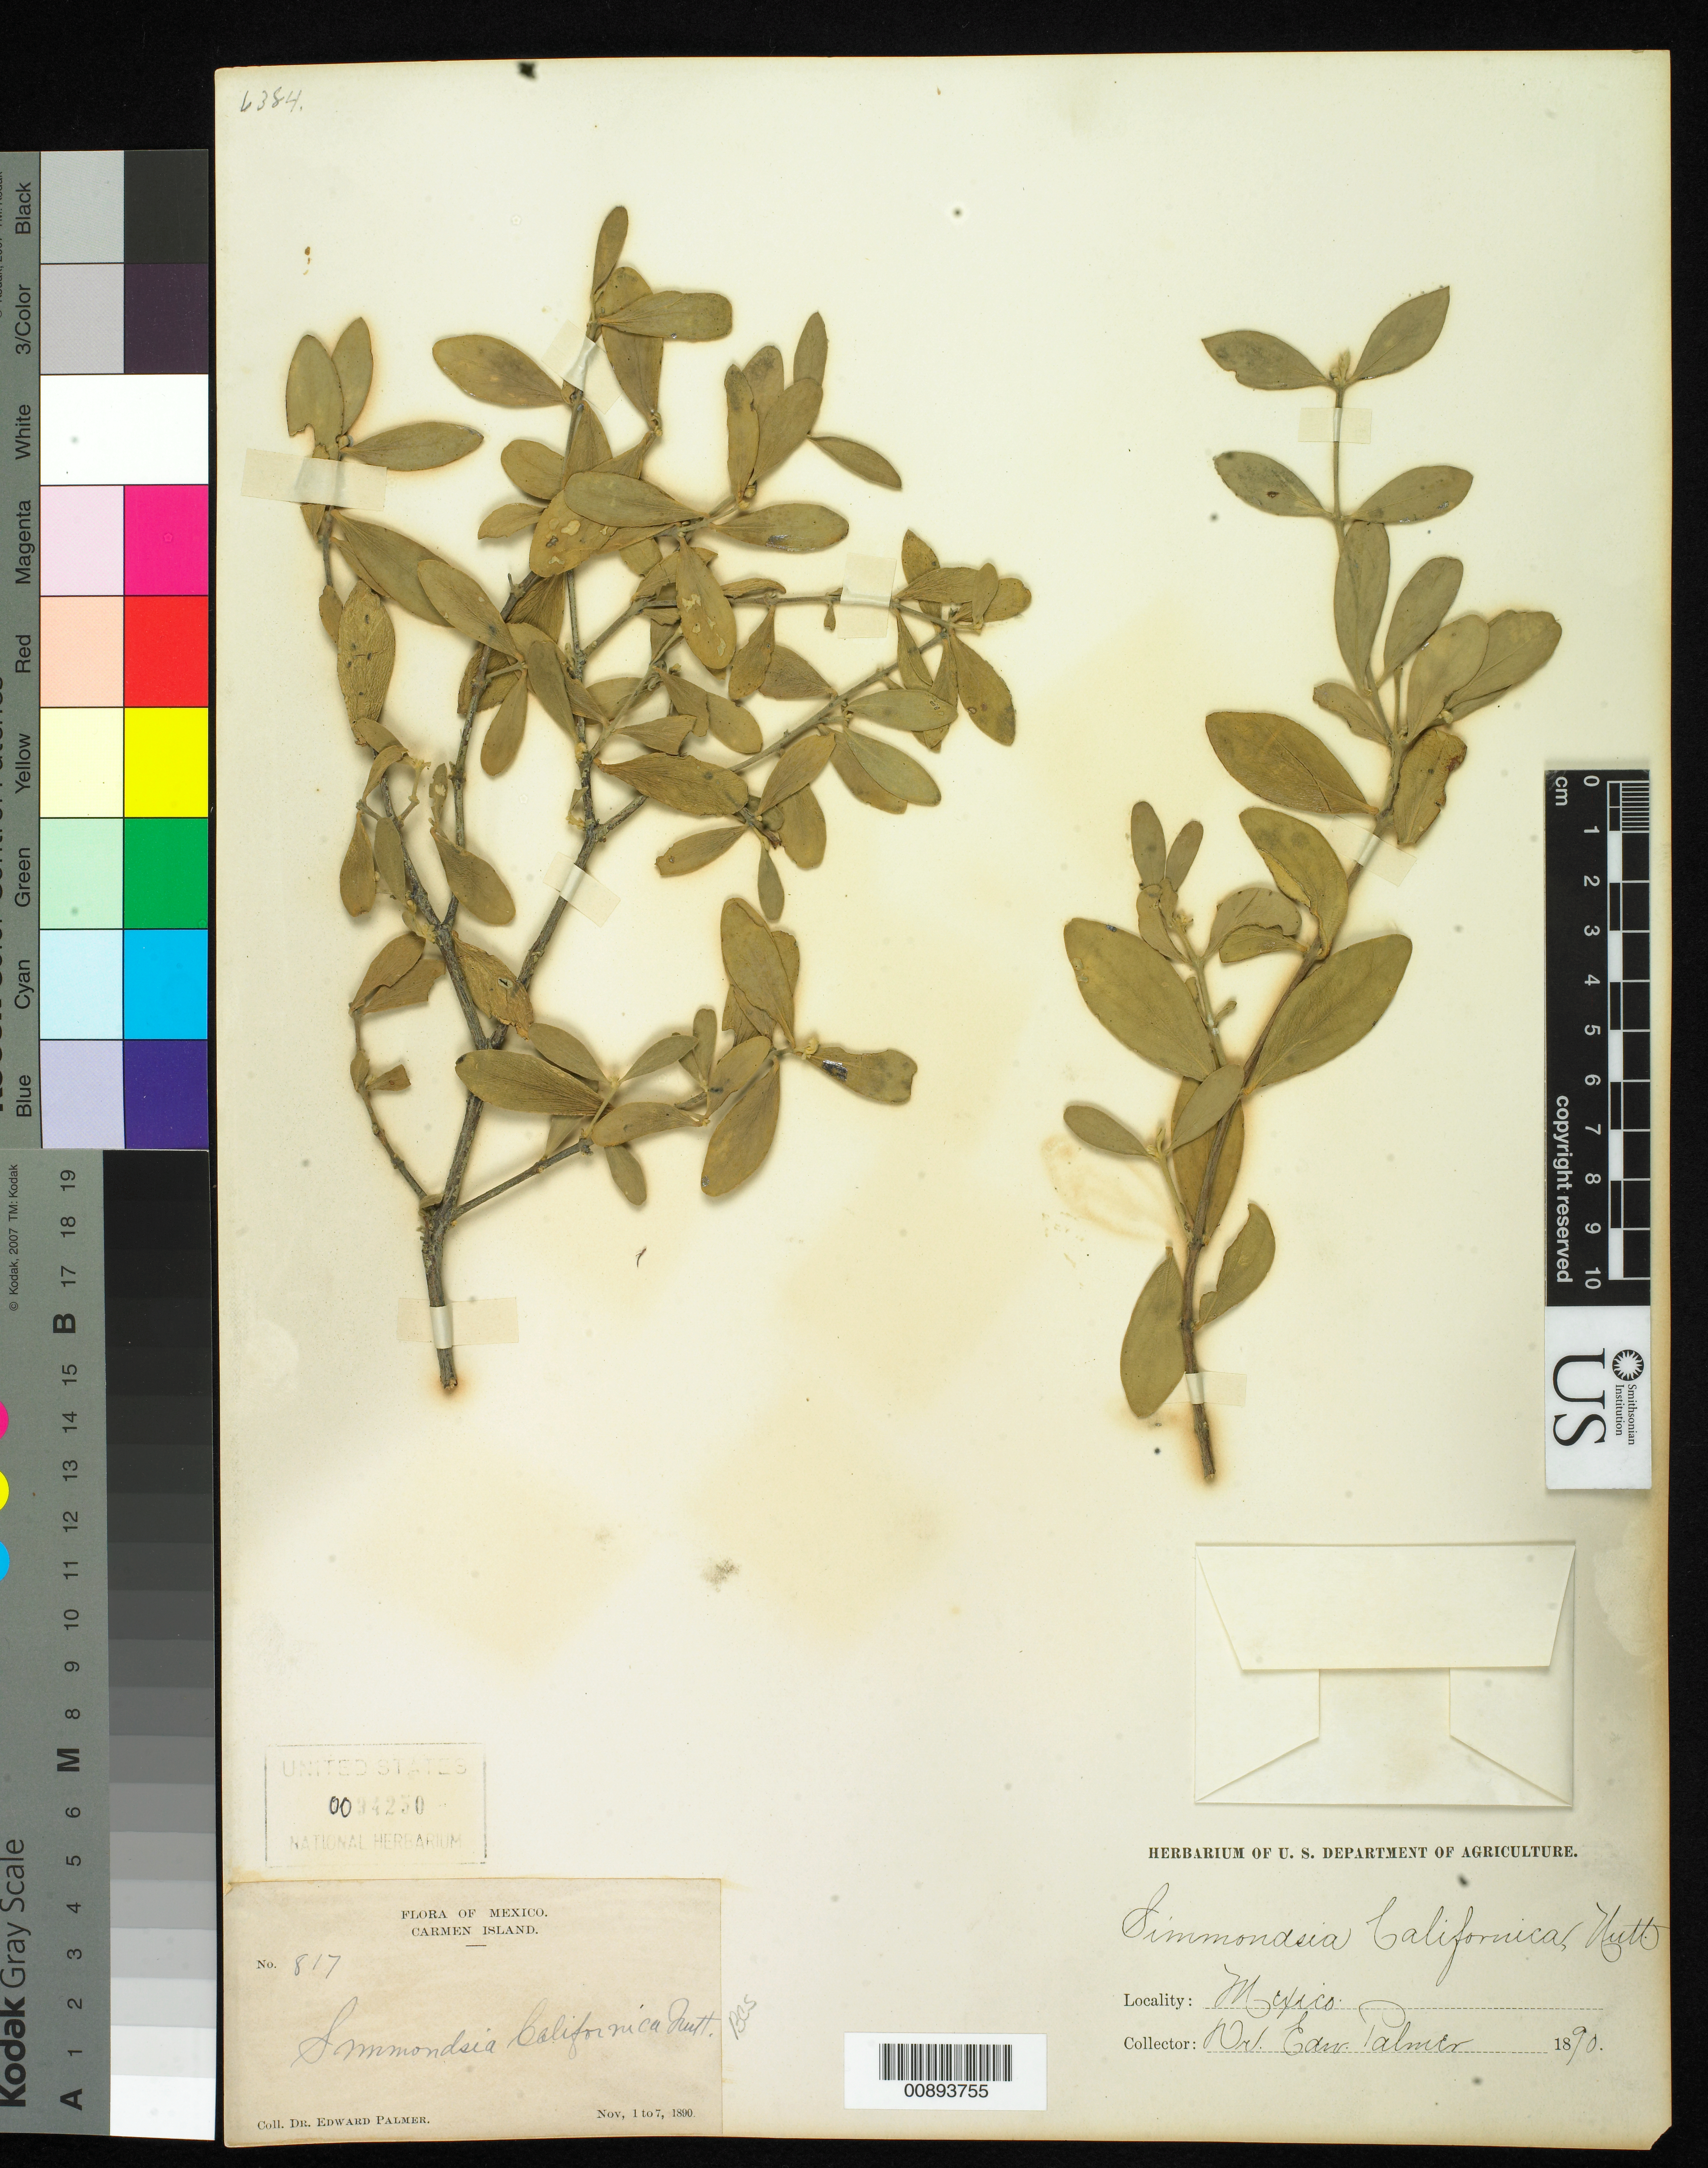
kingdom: Plantae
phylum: Tracheophyta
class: Magnoliopsida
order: Caryophyllales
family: Simmondsiaceae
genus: Simmondsia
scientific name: Simmondsia chinensis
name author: (Link) C.K. Schneid.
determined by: Strong, Mark T., (BOT), Smithsonian Institution - National Museum of Natural History (UNITED STATES)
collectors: E. Palmer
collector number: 817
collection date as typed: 01 Nov 1890 to 07 Nov 1890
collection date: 1890-11-01/1890-11-07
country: Mexico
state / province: Baja California Sur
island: Carmen I.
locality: Carmen Island, Baja California Sur.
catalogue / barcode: US 94250